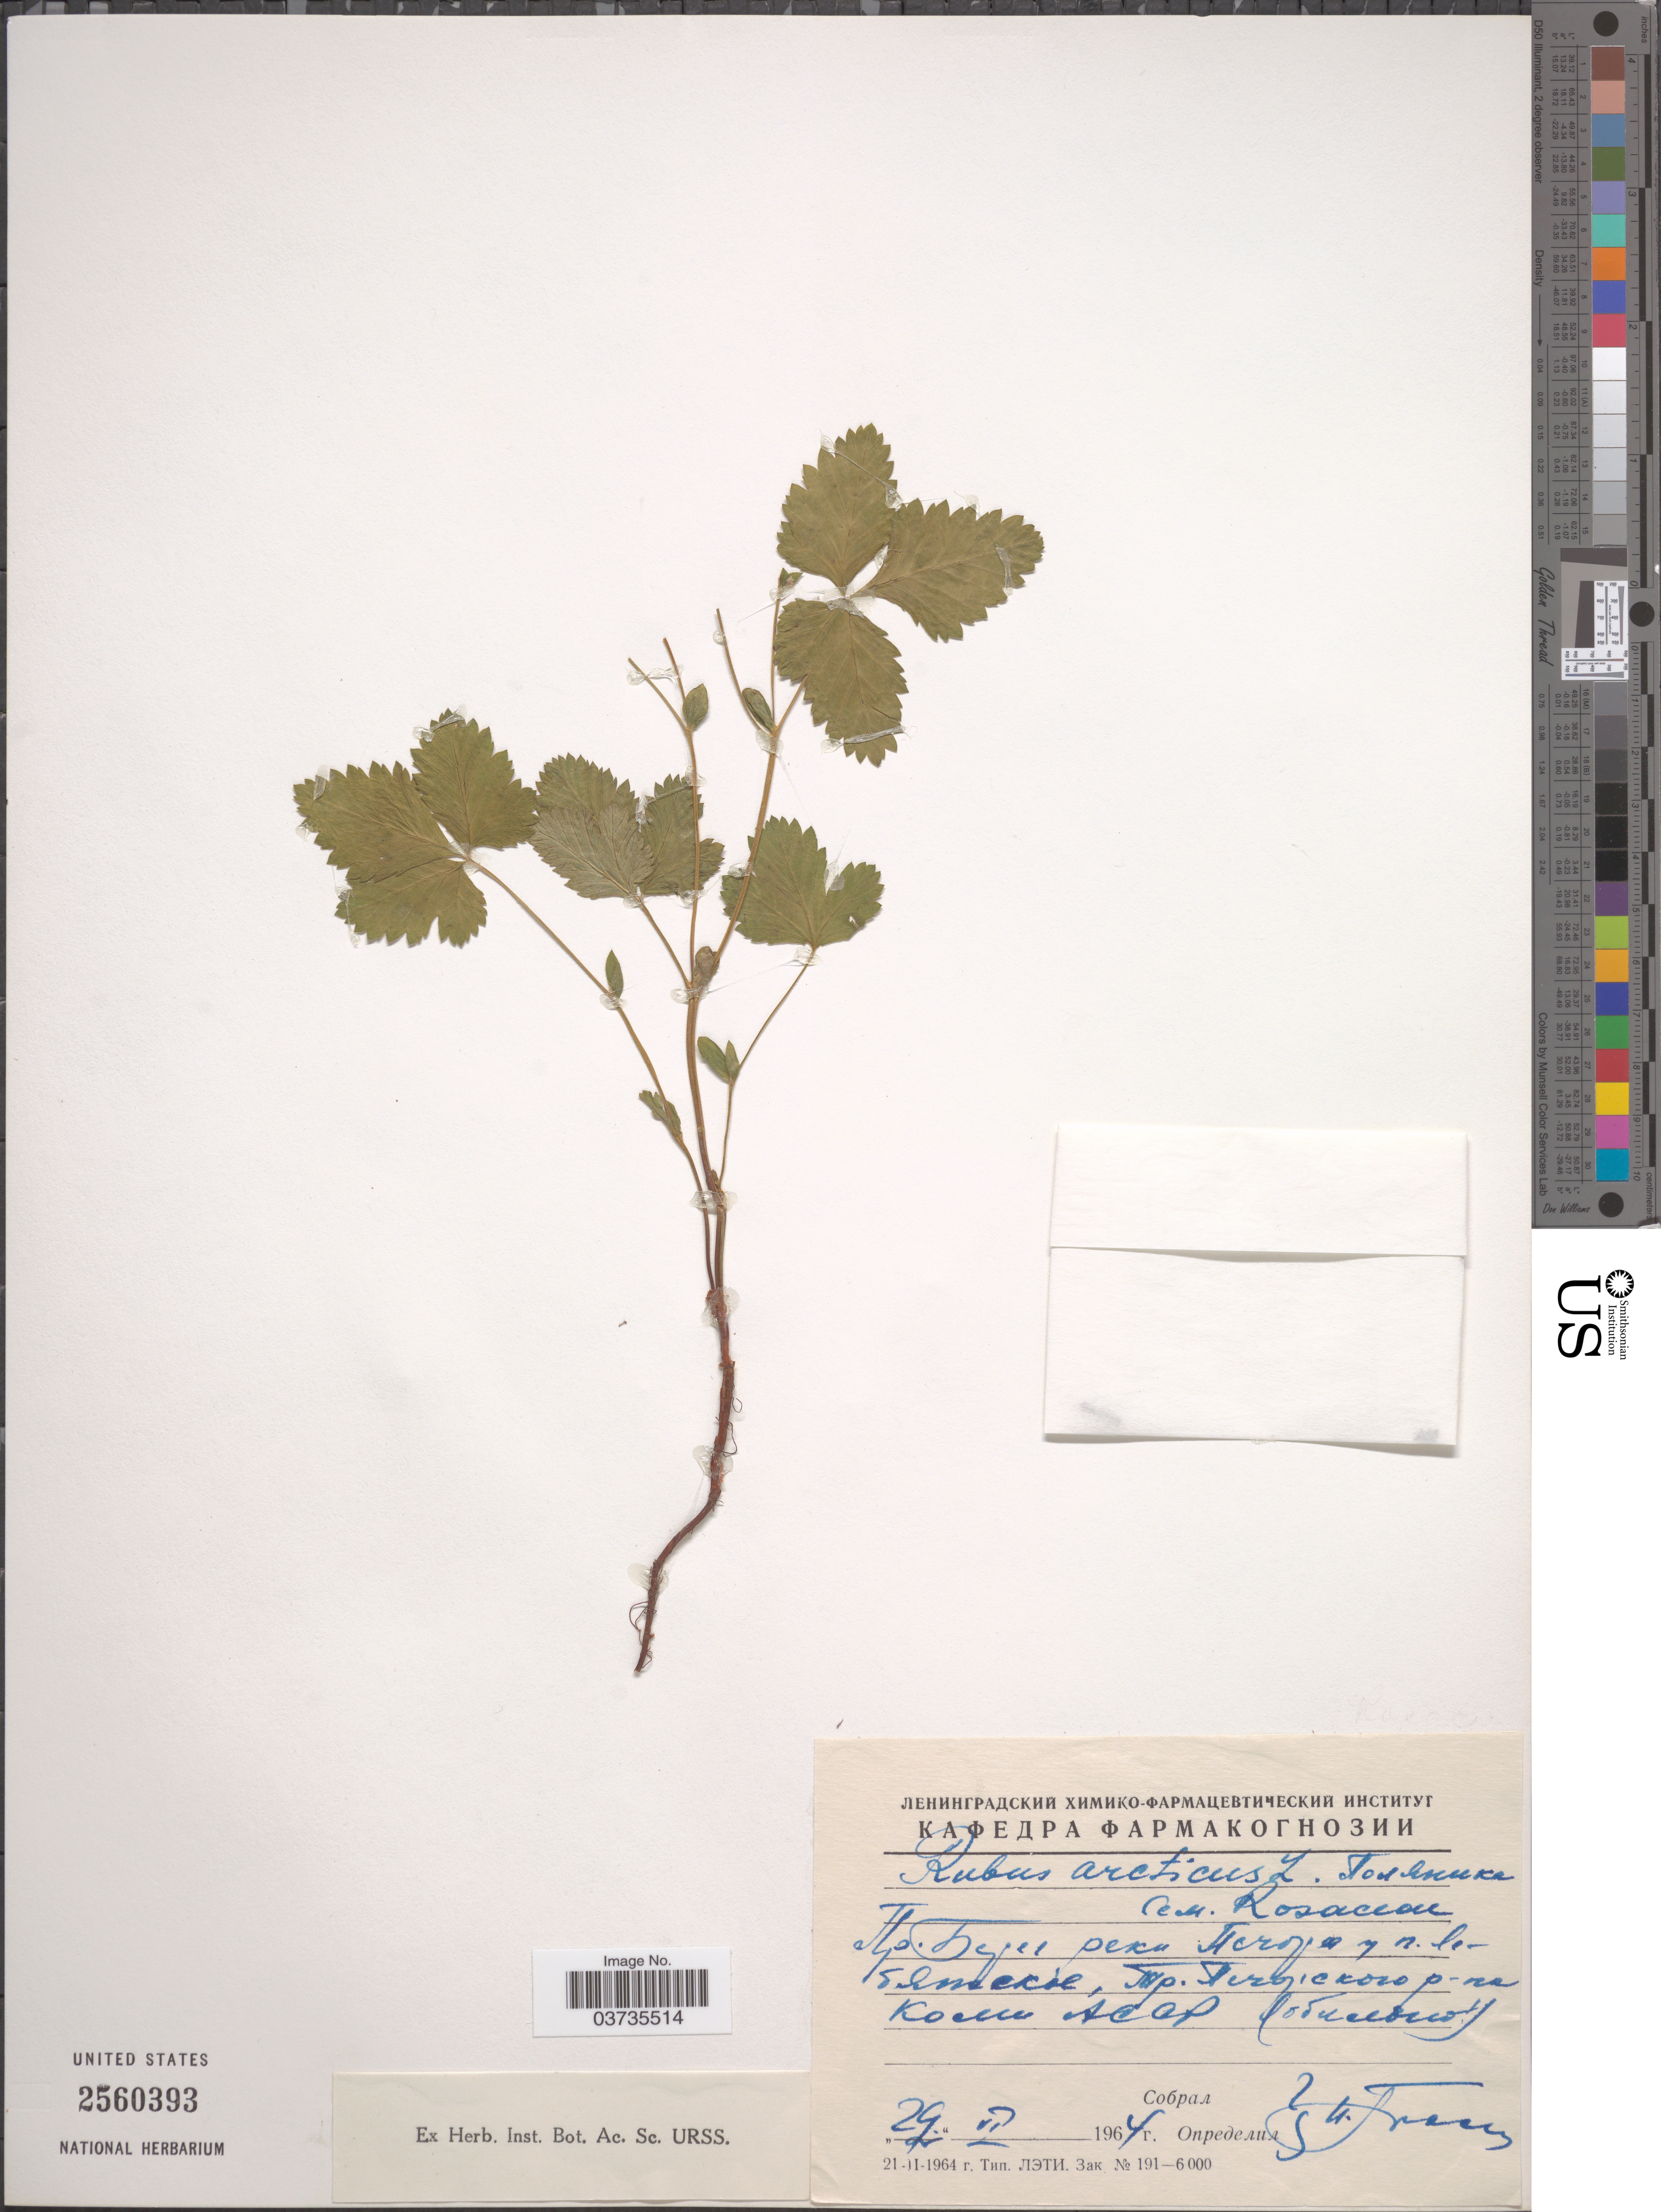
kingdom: Plantae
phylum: Tracheophyta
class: Magnoliopsida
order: Rosales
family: Rosaceae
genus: Rubus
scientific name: Rubus arcticus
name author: L.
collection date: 1964-07-29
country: Russian Federation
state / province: Komi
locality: Right shore of river Pechora near village Lebyazhsk.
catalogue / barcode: US 2560393